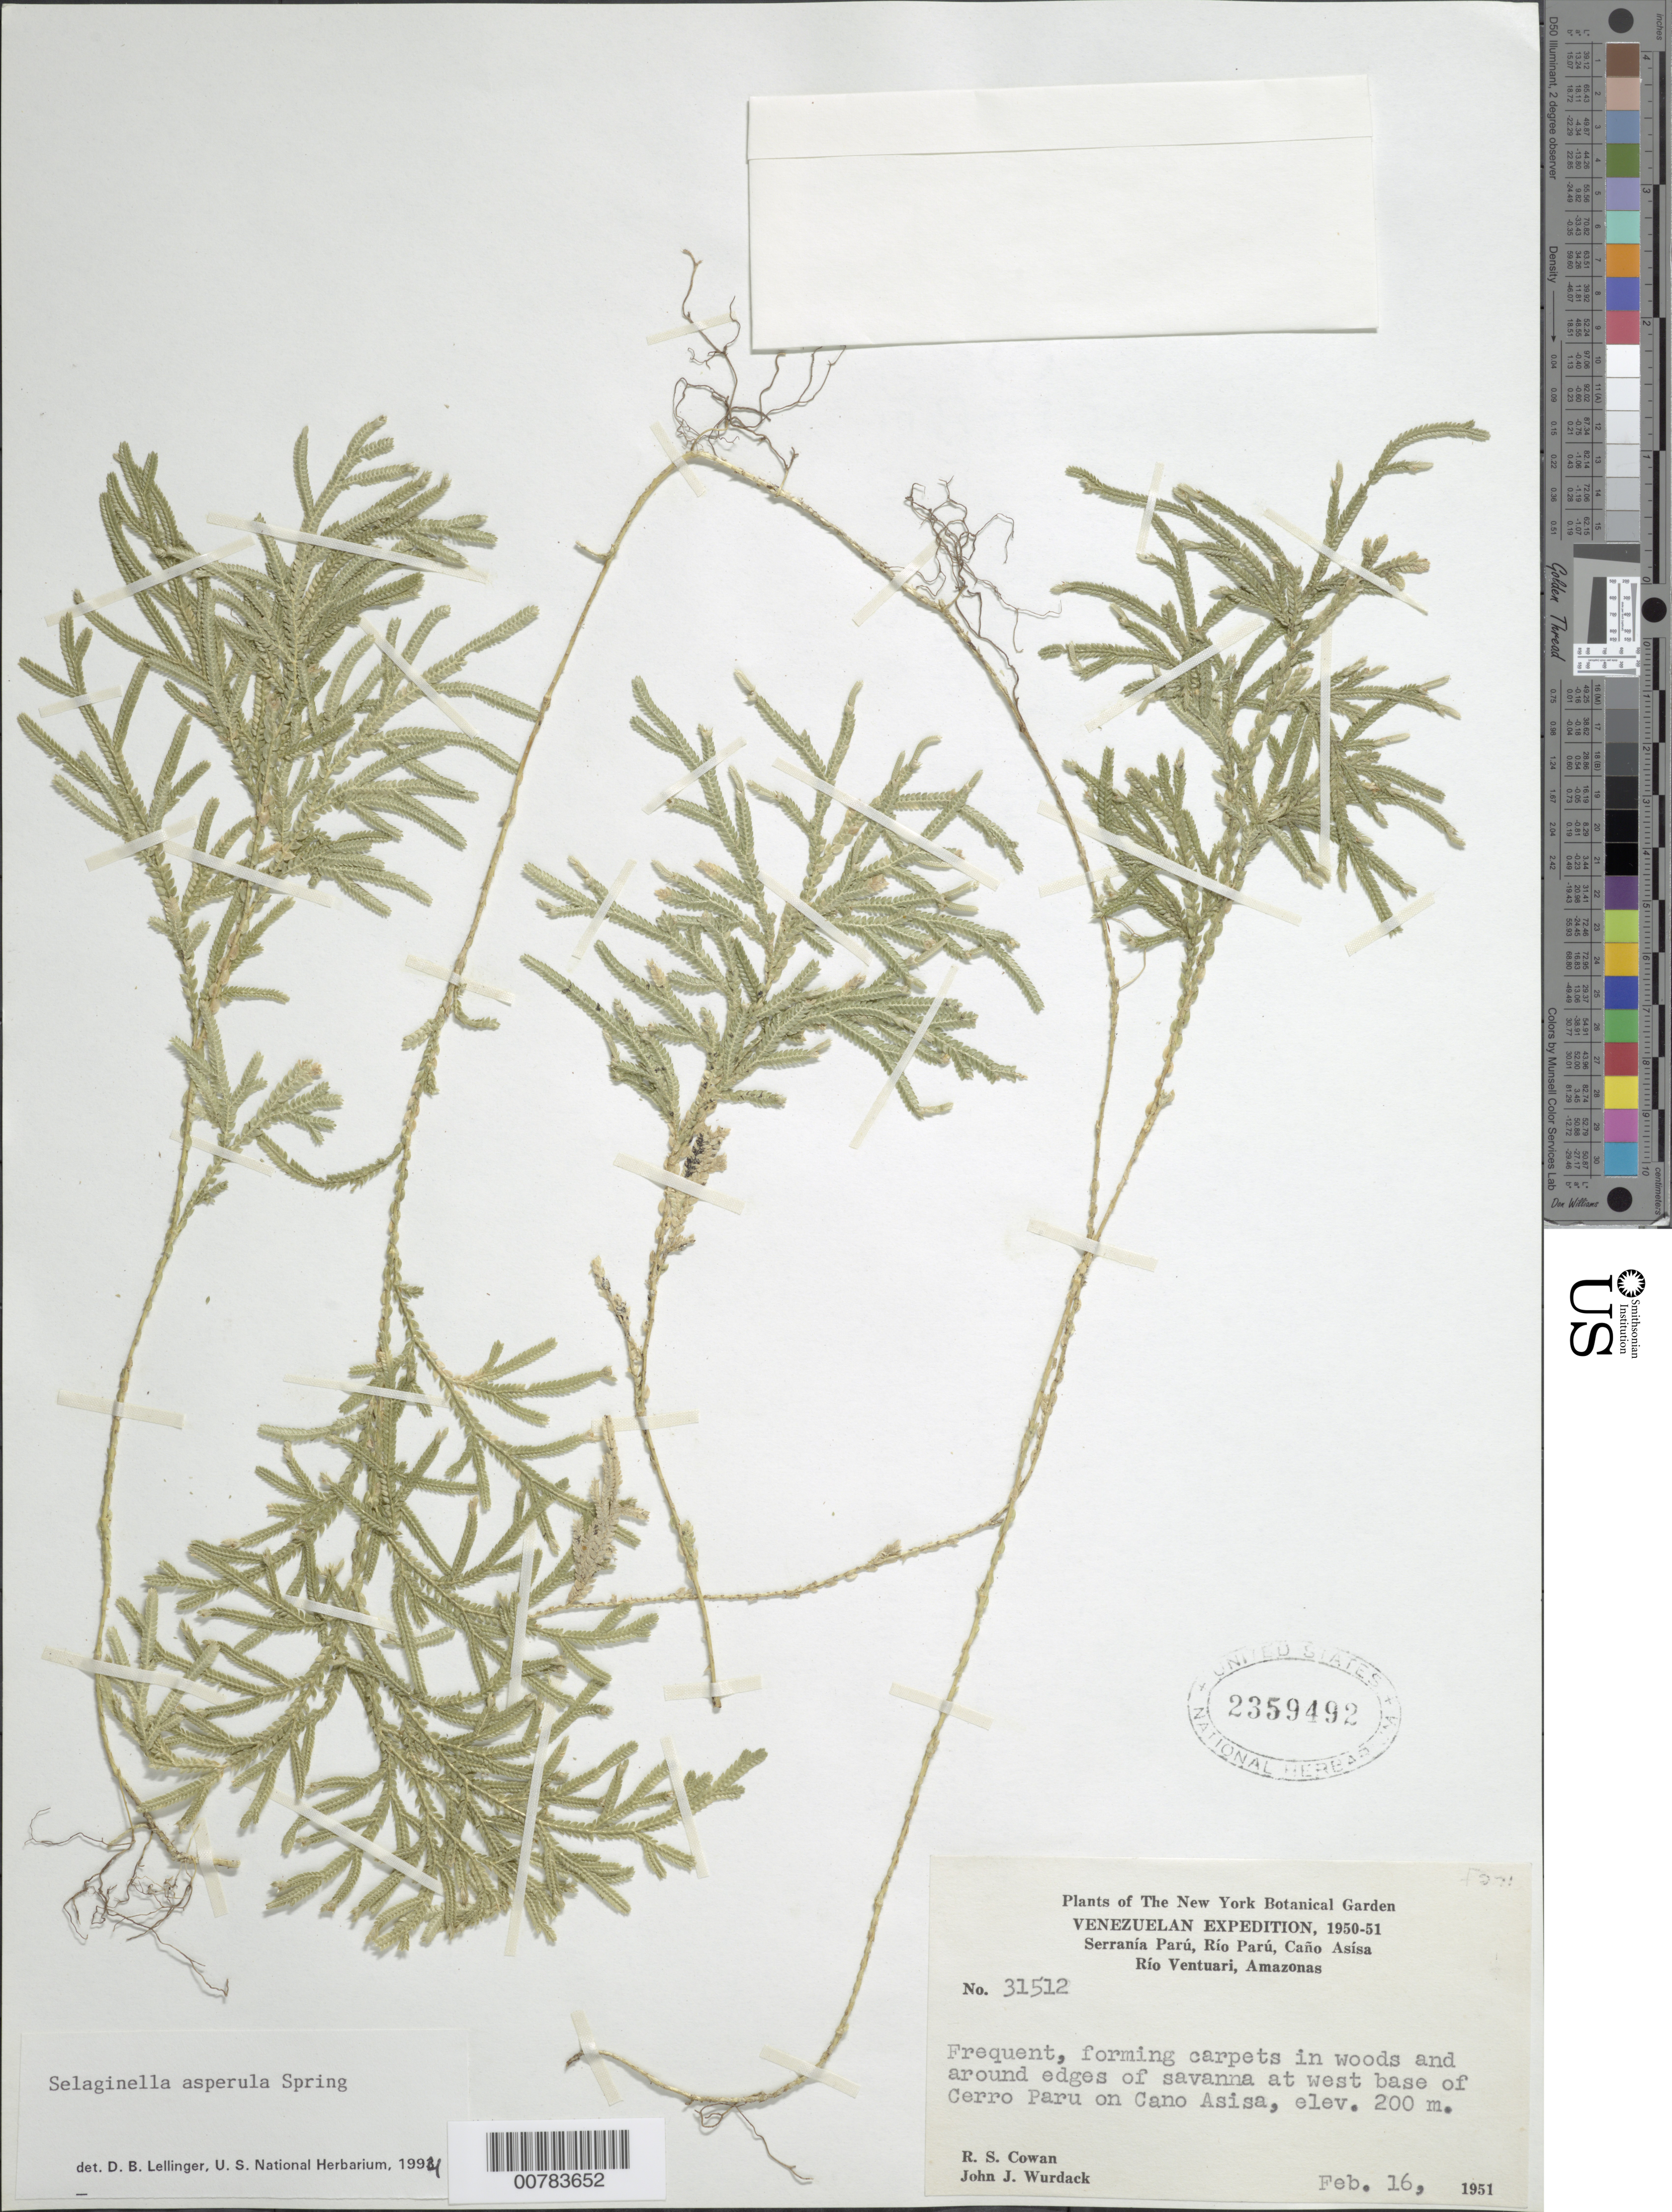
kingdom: Plantae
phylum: Tracheophyta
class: Lycopodiopsida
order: Selaginellales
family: Selaginellaceae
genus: Selaginella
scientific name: Selaginella asperula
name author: Spring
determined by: Lellinger, David B., (BOT), Smithsonian Institution - National Museum of Natural History (UNITED STATES)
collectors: R. S. Cowan & J. J. Wurdack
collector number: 31512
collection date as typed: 16-Feb-51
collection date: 1951-02-16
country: Venezuela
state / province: Amazonas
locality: Serranía Parú, W base of Cerro Río Parú on Caño Asía, Río Ventuari,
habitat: Woods and around edges of savanna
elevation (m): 200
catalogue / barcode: US 2359492